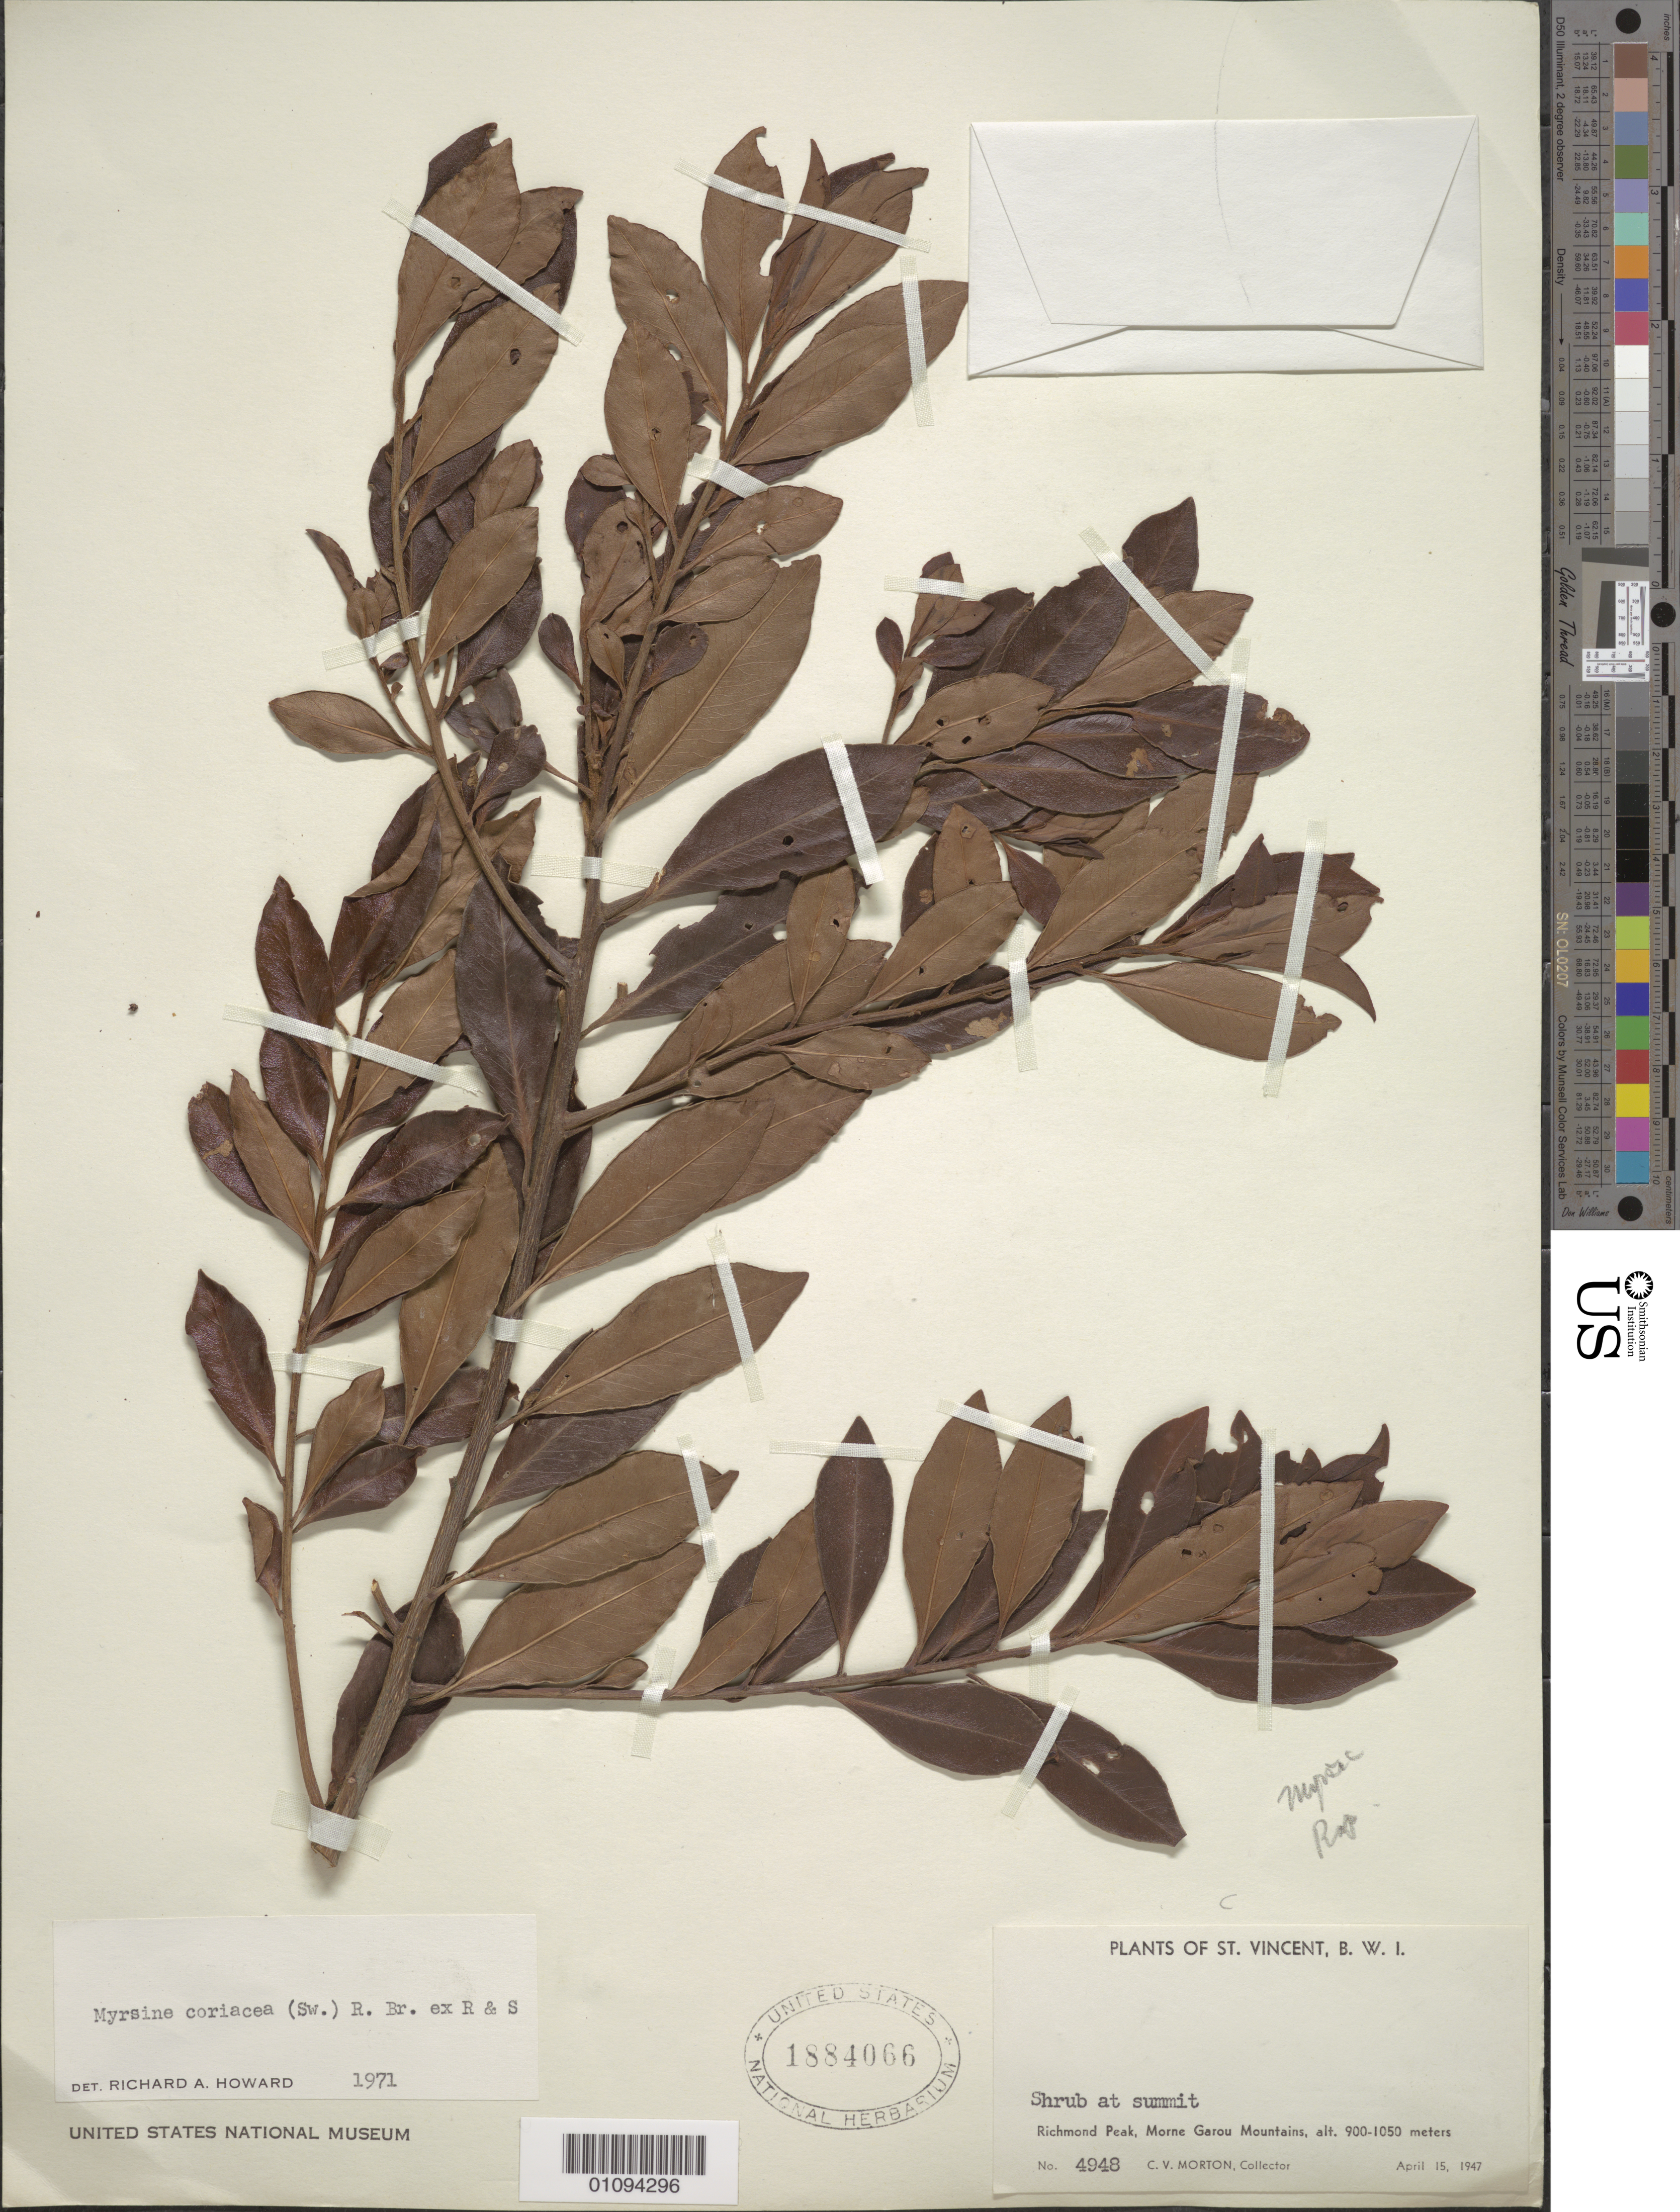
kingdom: Plantae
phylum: Tracheophyta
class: Magnoliopsida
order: Ericales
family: Primulaceae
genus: Myrsine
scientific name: Myrsine coriacea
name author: (Sw.) R. Br. ex Roem. & Schult.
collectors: C. V. Morton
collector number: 4948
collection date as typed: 15 Apr 1947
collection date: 1947-04-15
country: St. Vincent - Grenadines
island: St. Vincent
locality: Richmond Peak, Morne Garou Mountains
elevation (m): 900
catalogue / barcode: US 1884066